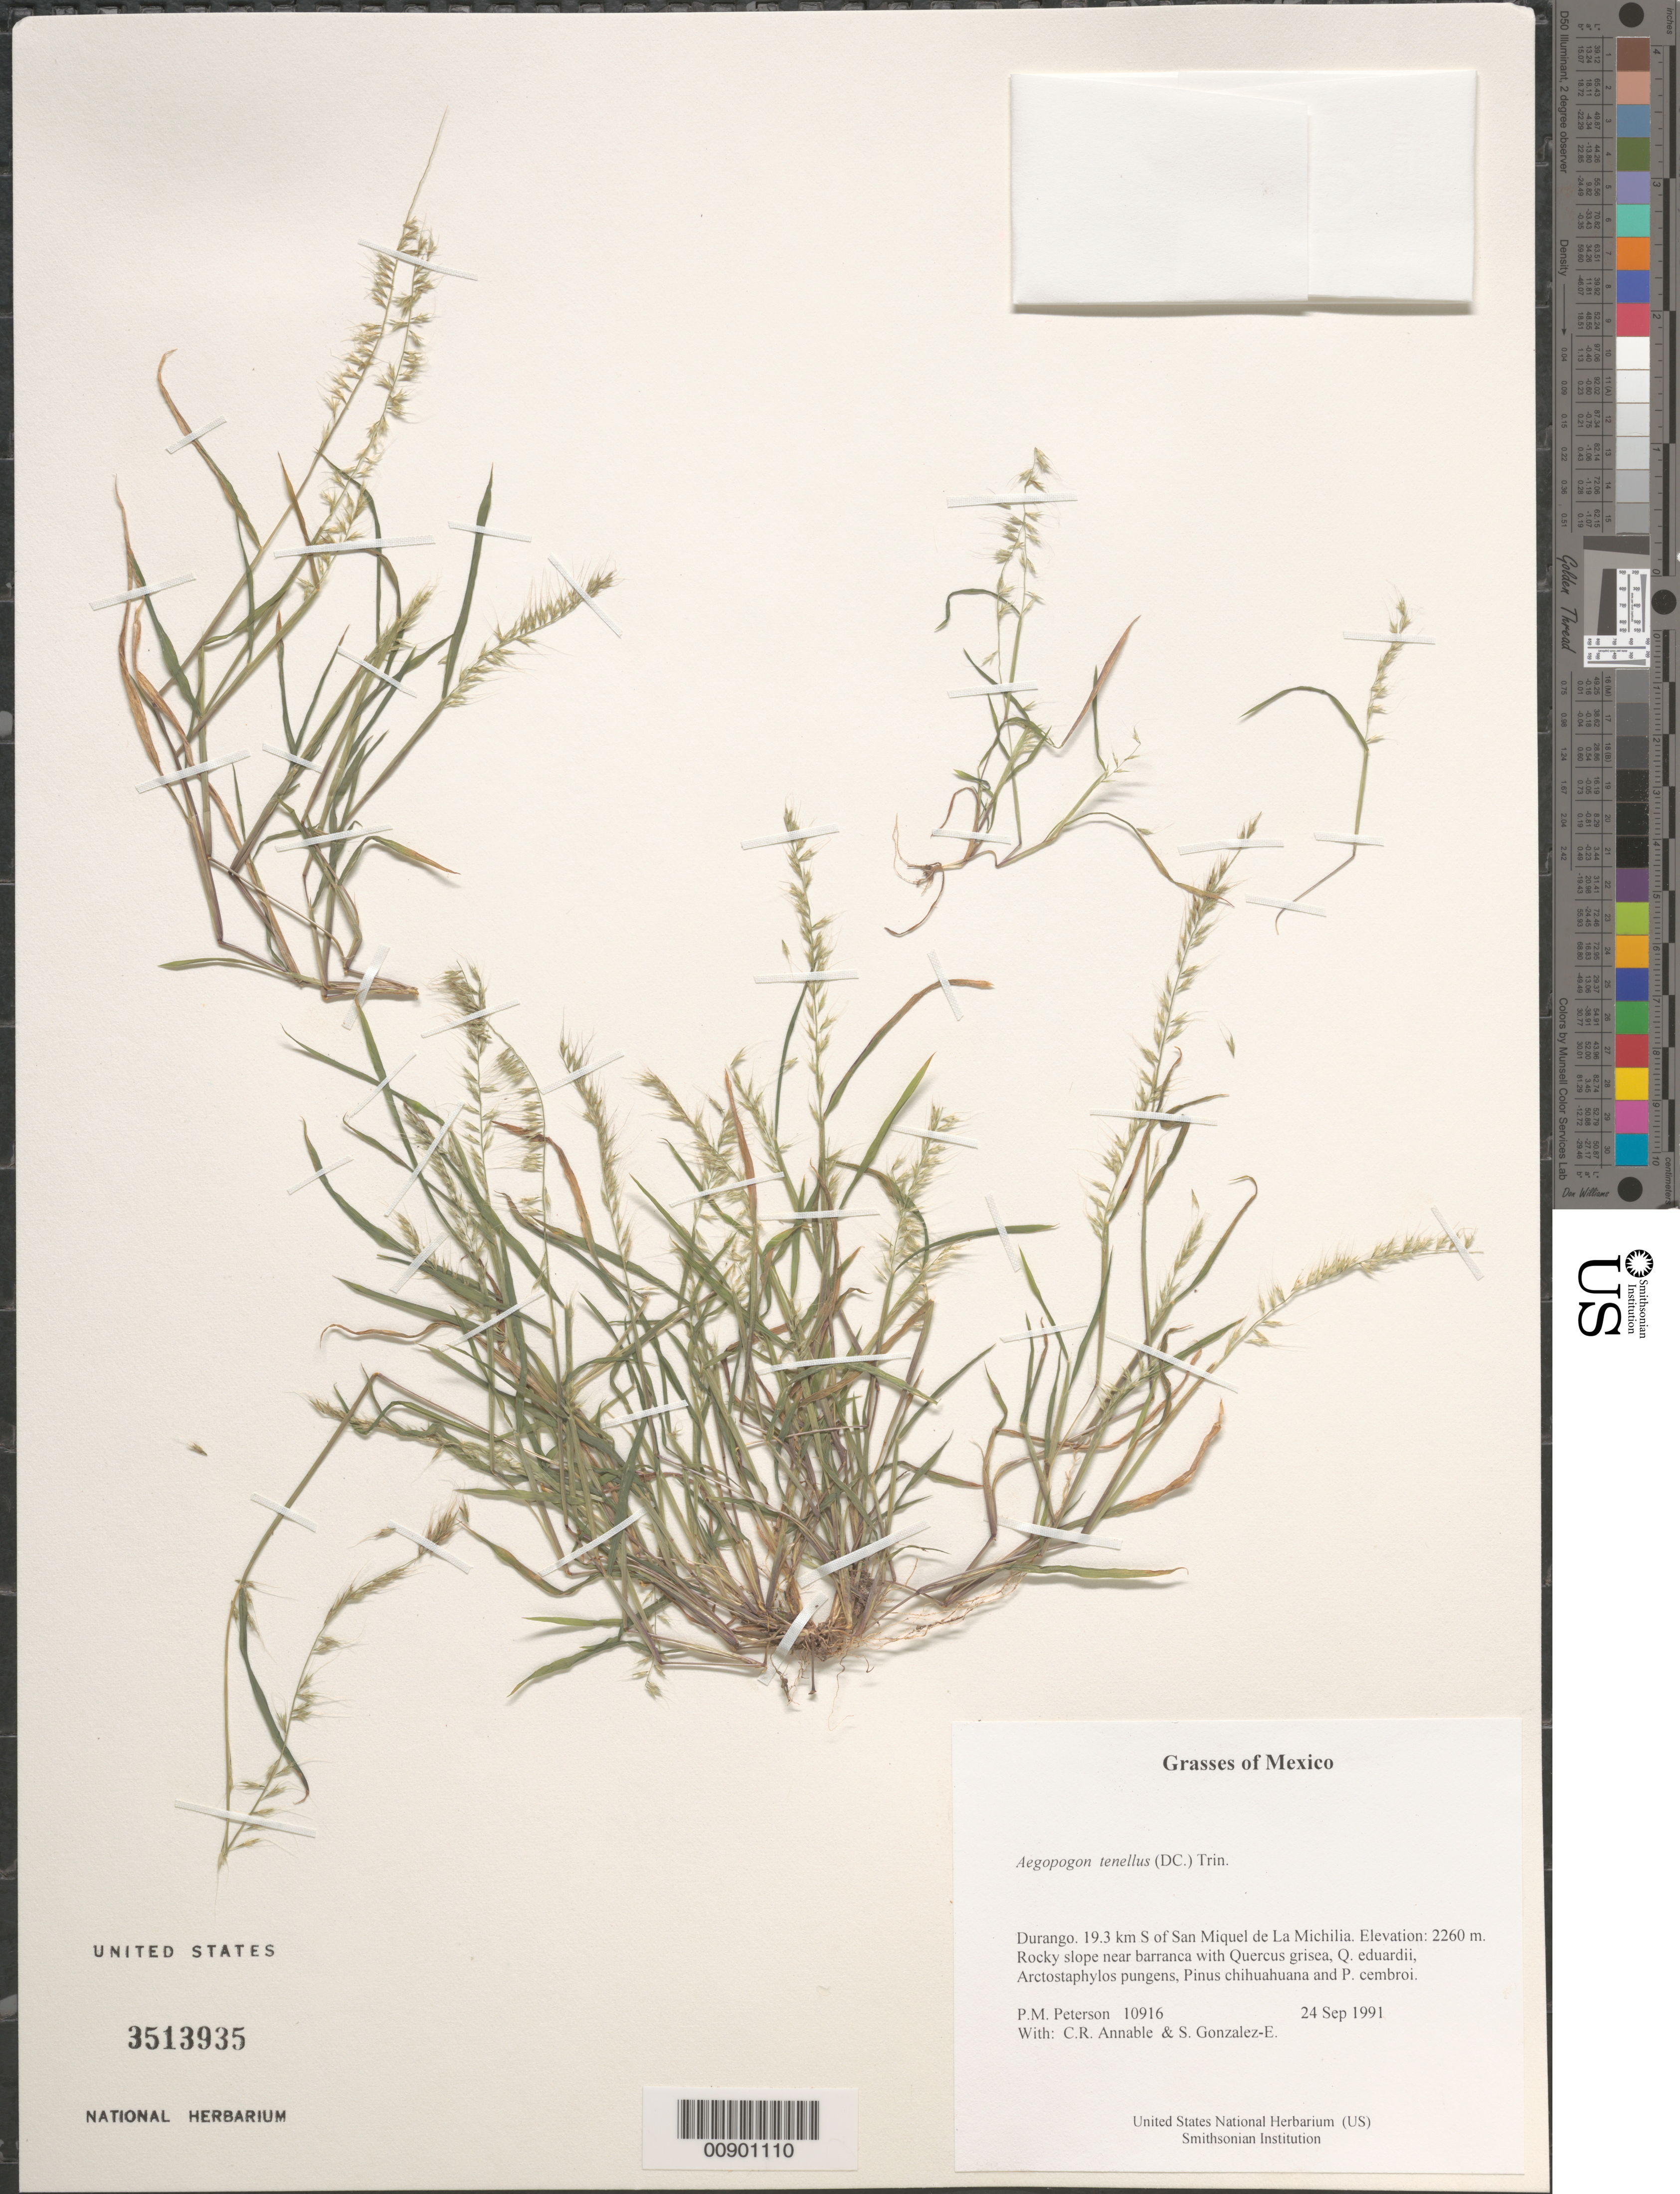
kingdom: Plantae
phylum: Tracheophyta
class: Liliopsida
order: Poales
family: Poaceae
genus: Aegopogon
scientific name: Aegopogon tenellus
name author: (DC.) Trin.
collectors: P. M. Peterson, C. R. Annable & M. S. González-Elizondo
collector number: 10916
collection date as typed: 24 Sep 1991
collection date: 1991-09-24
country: Mexico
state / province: Durango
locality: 19.3 km S of San Miquel de La Michilia.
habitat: Rocky slope near barranca with Quercus grisea, Q. eduardii, Arctostaphylos pungens, Pinus chihuahuana and P. cembroi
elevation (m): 2260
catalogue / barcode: US 3513935